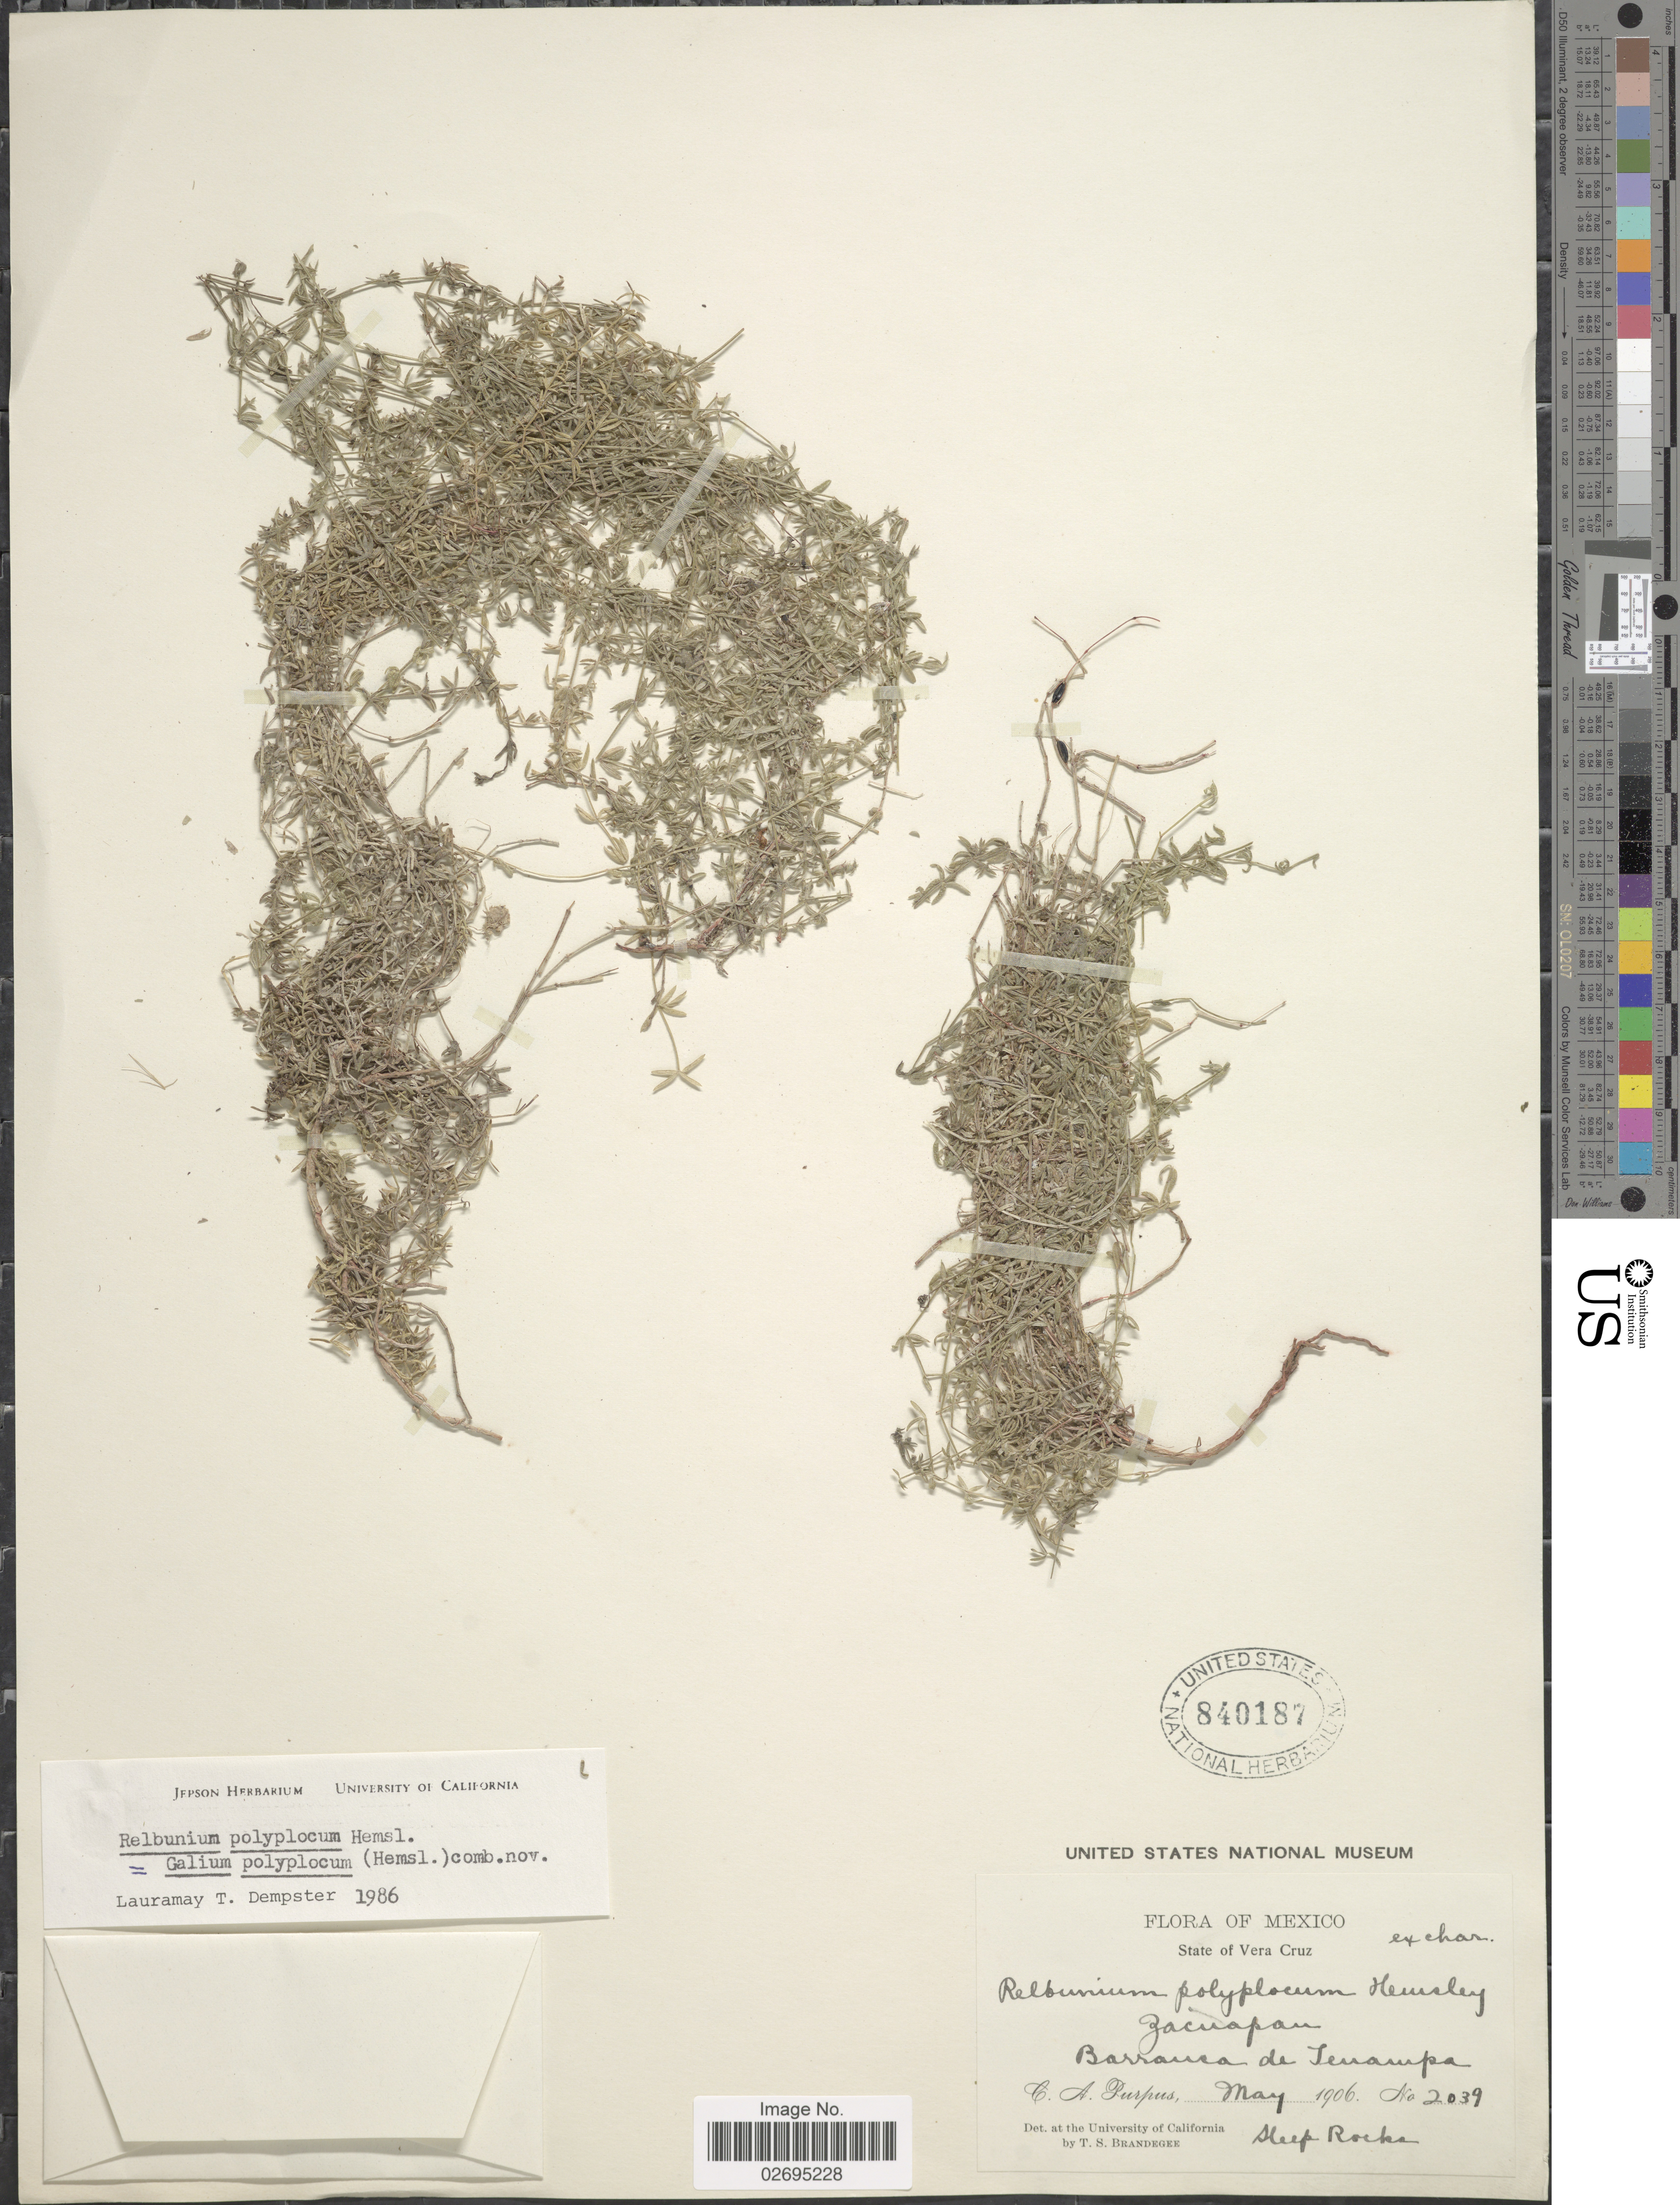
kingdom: Plantae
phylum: Tracheophyta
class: Magnoliopsida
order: Gentianales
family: Rubiaceae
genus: Galium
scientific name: Galium microphyllum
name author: A. Gray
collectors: C. A. Purpus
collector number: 2039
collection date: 1906-05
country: Mexico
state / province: Veracruz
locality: State of Vera Cruz. Zacuapan. Barranca de Tenampa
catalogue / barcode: US 840187